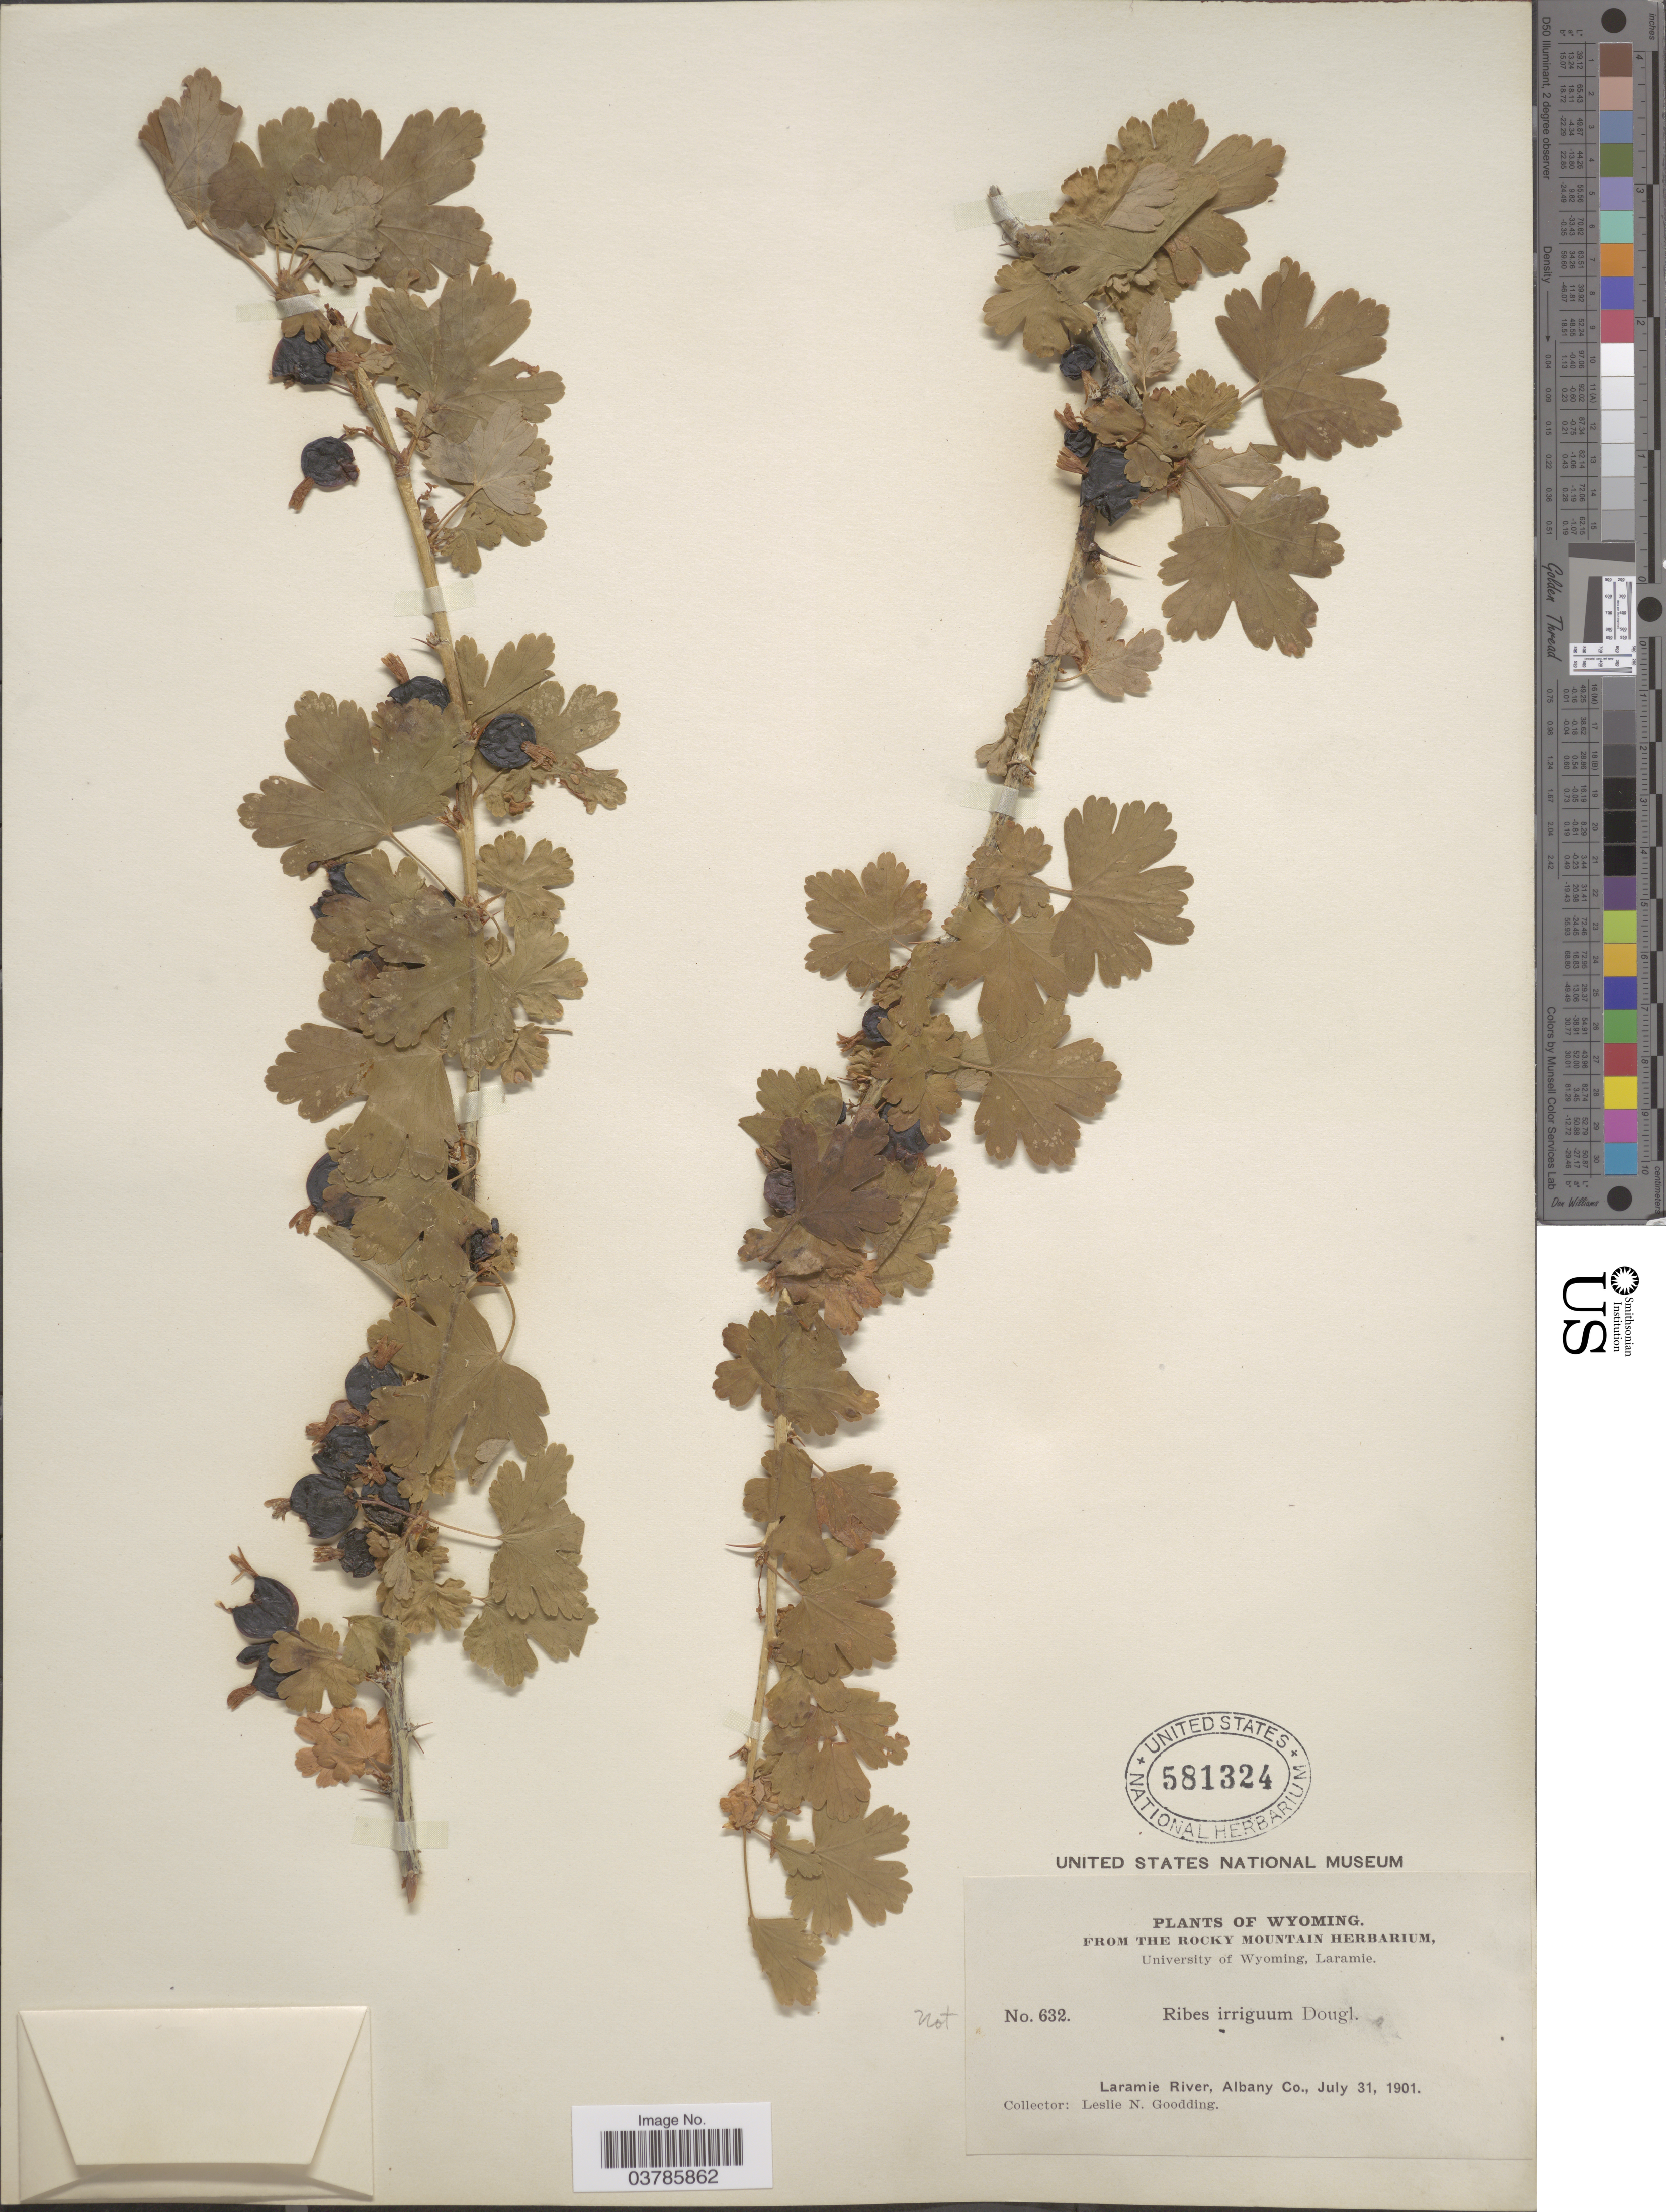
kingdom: Plantae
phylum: Tracheophyta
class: Magnoliopsida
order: Saxifragales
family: Grossulariaceae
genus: Ribes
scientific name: Ribes inerme var. inerme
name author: Rydb.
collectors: L. N. Goodding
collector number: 632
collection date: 1901-07-31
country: United States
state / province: Wyoming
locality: Laramie River, Albany Co.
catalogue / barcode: US 581324